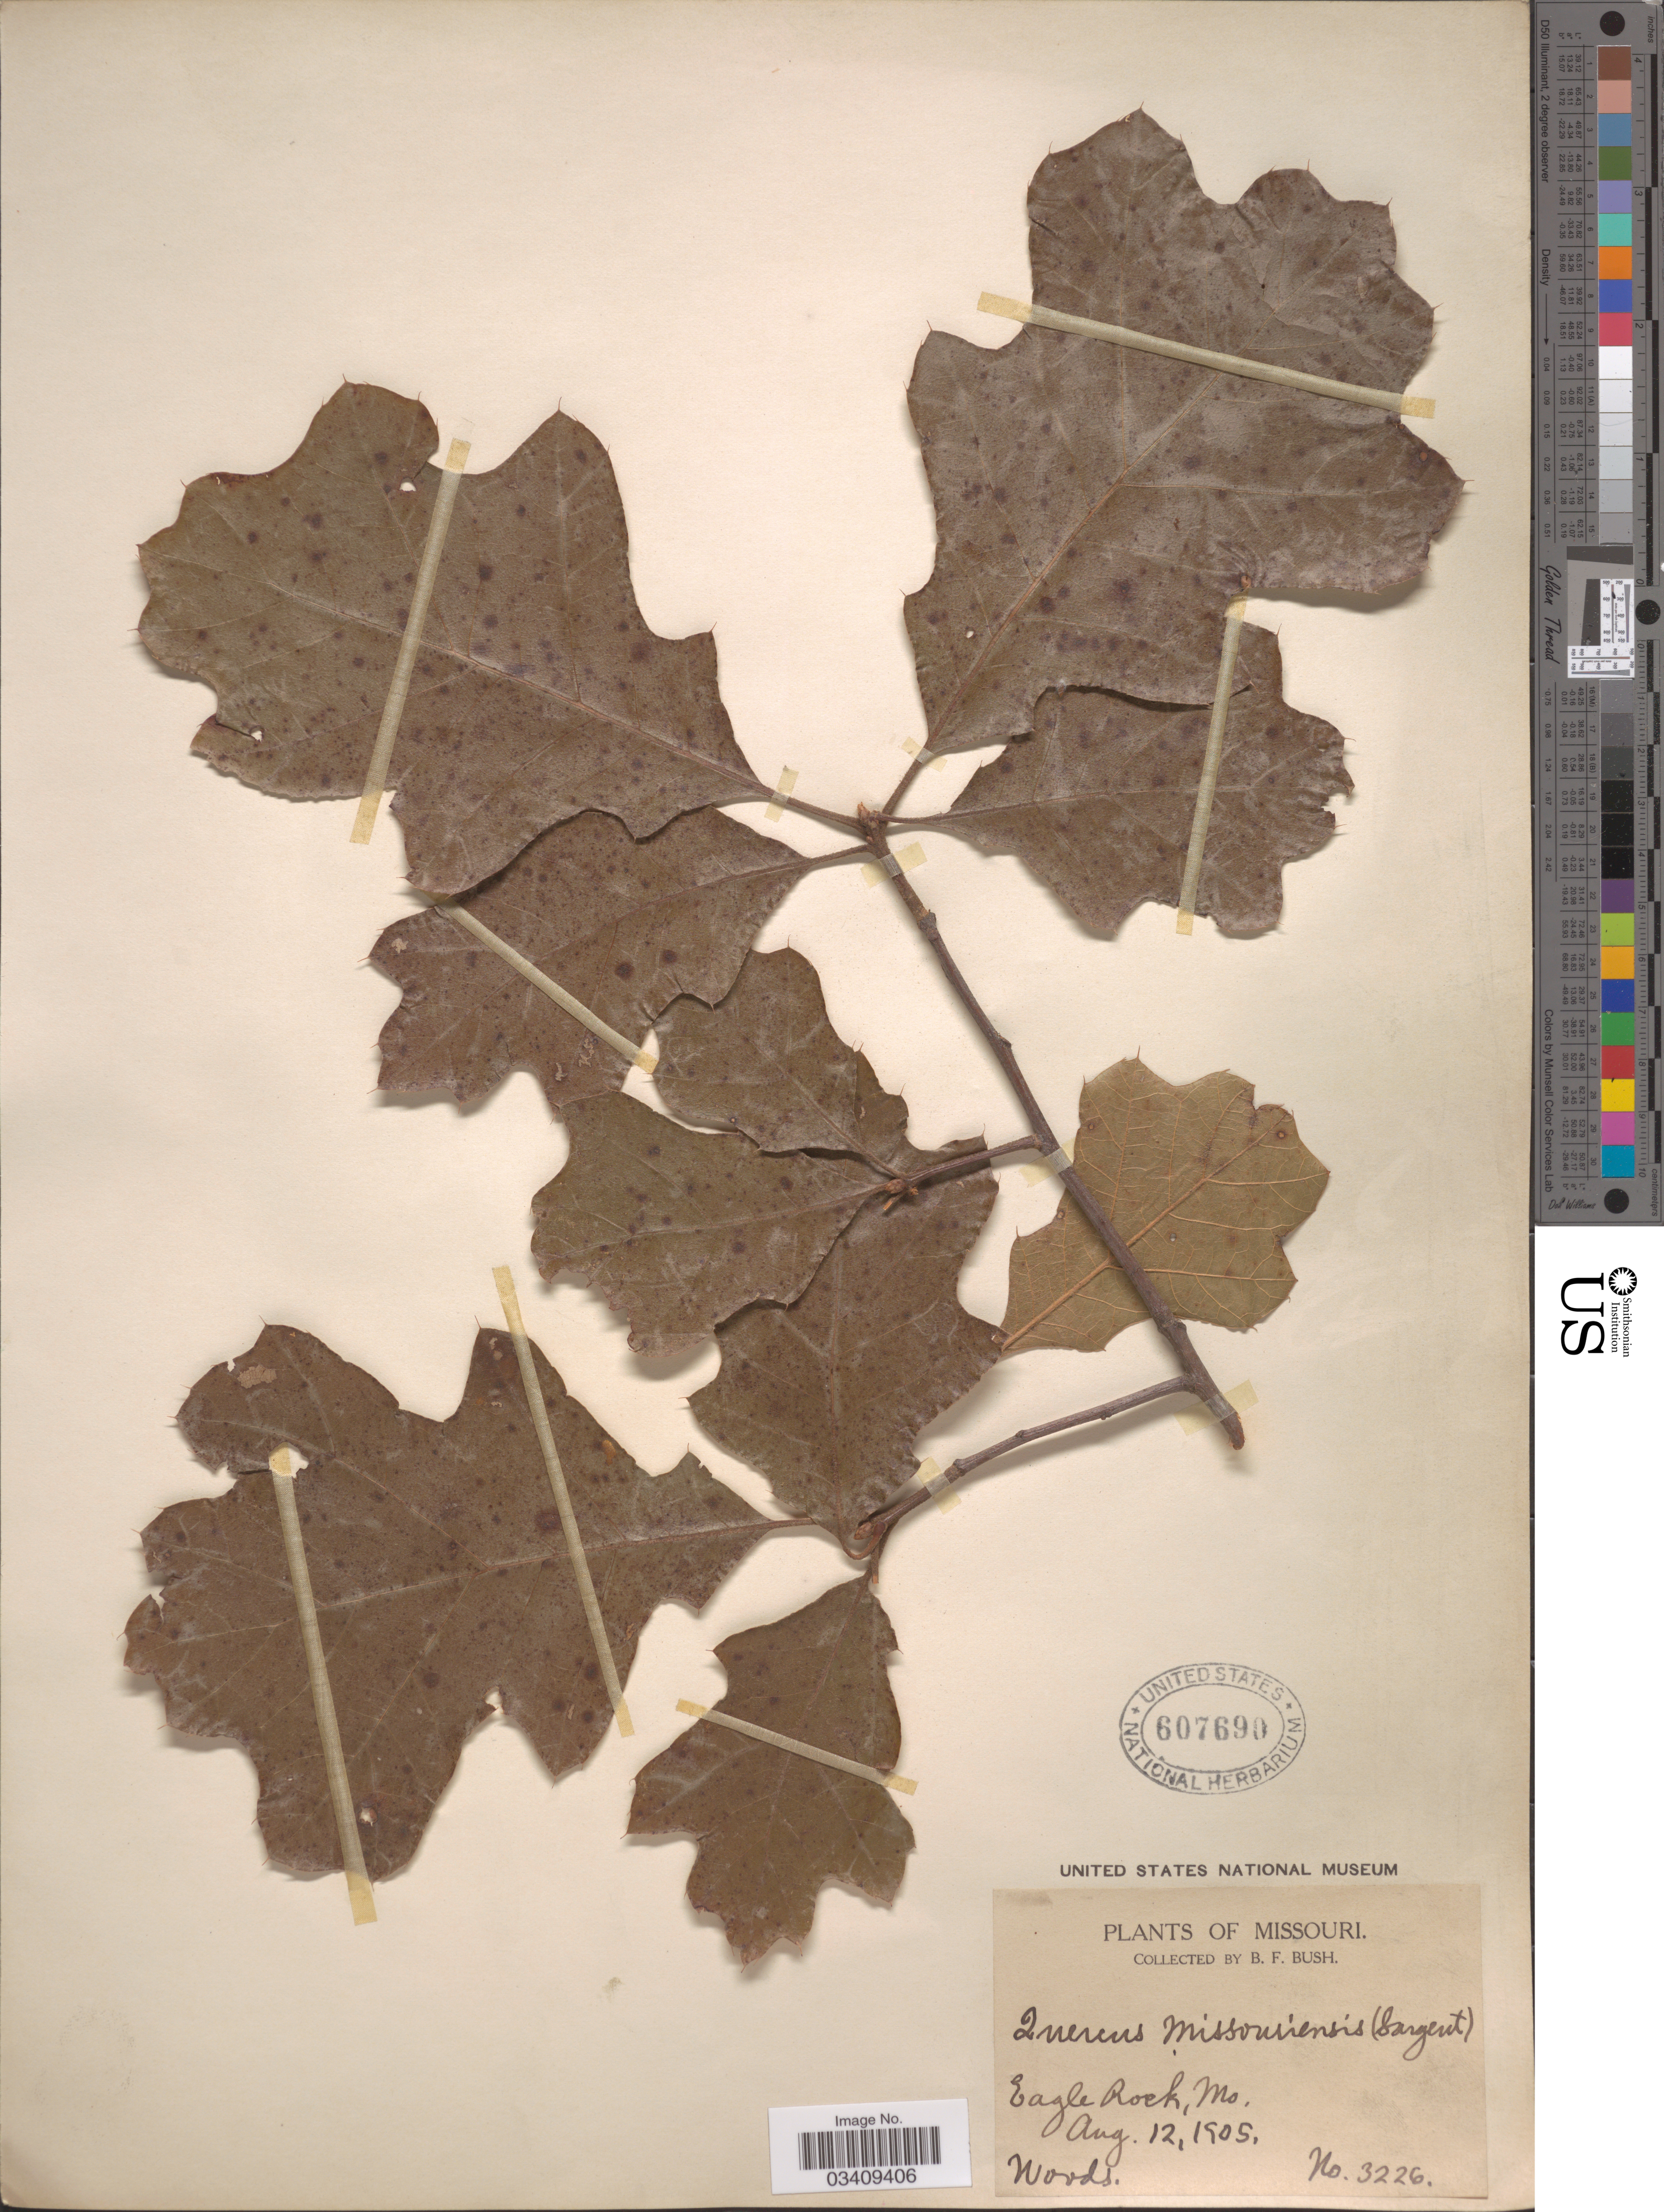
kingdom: Plantae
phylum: Tracheophyta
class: Magnoliopsida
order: Fagales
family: Fagaceae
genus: Quercus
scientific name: Quercus velutina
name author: Lam.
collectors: B. F. Bush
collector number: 3226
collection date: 1905-08-12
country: United States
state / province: Missouri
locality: Eagle Rock.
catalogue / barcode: US 607690